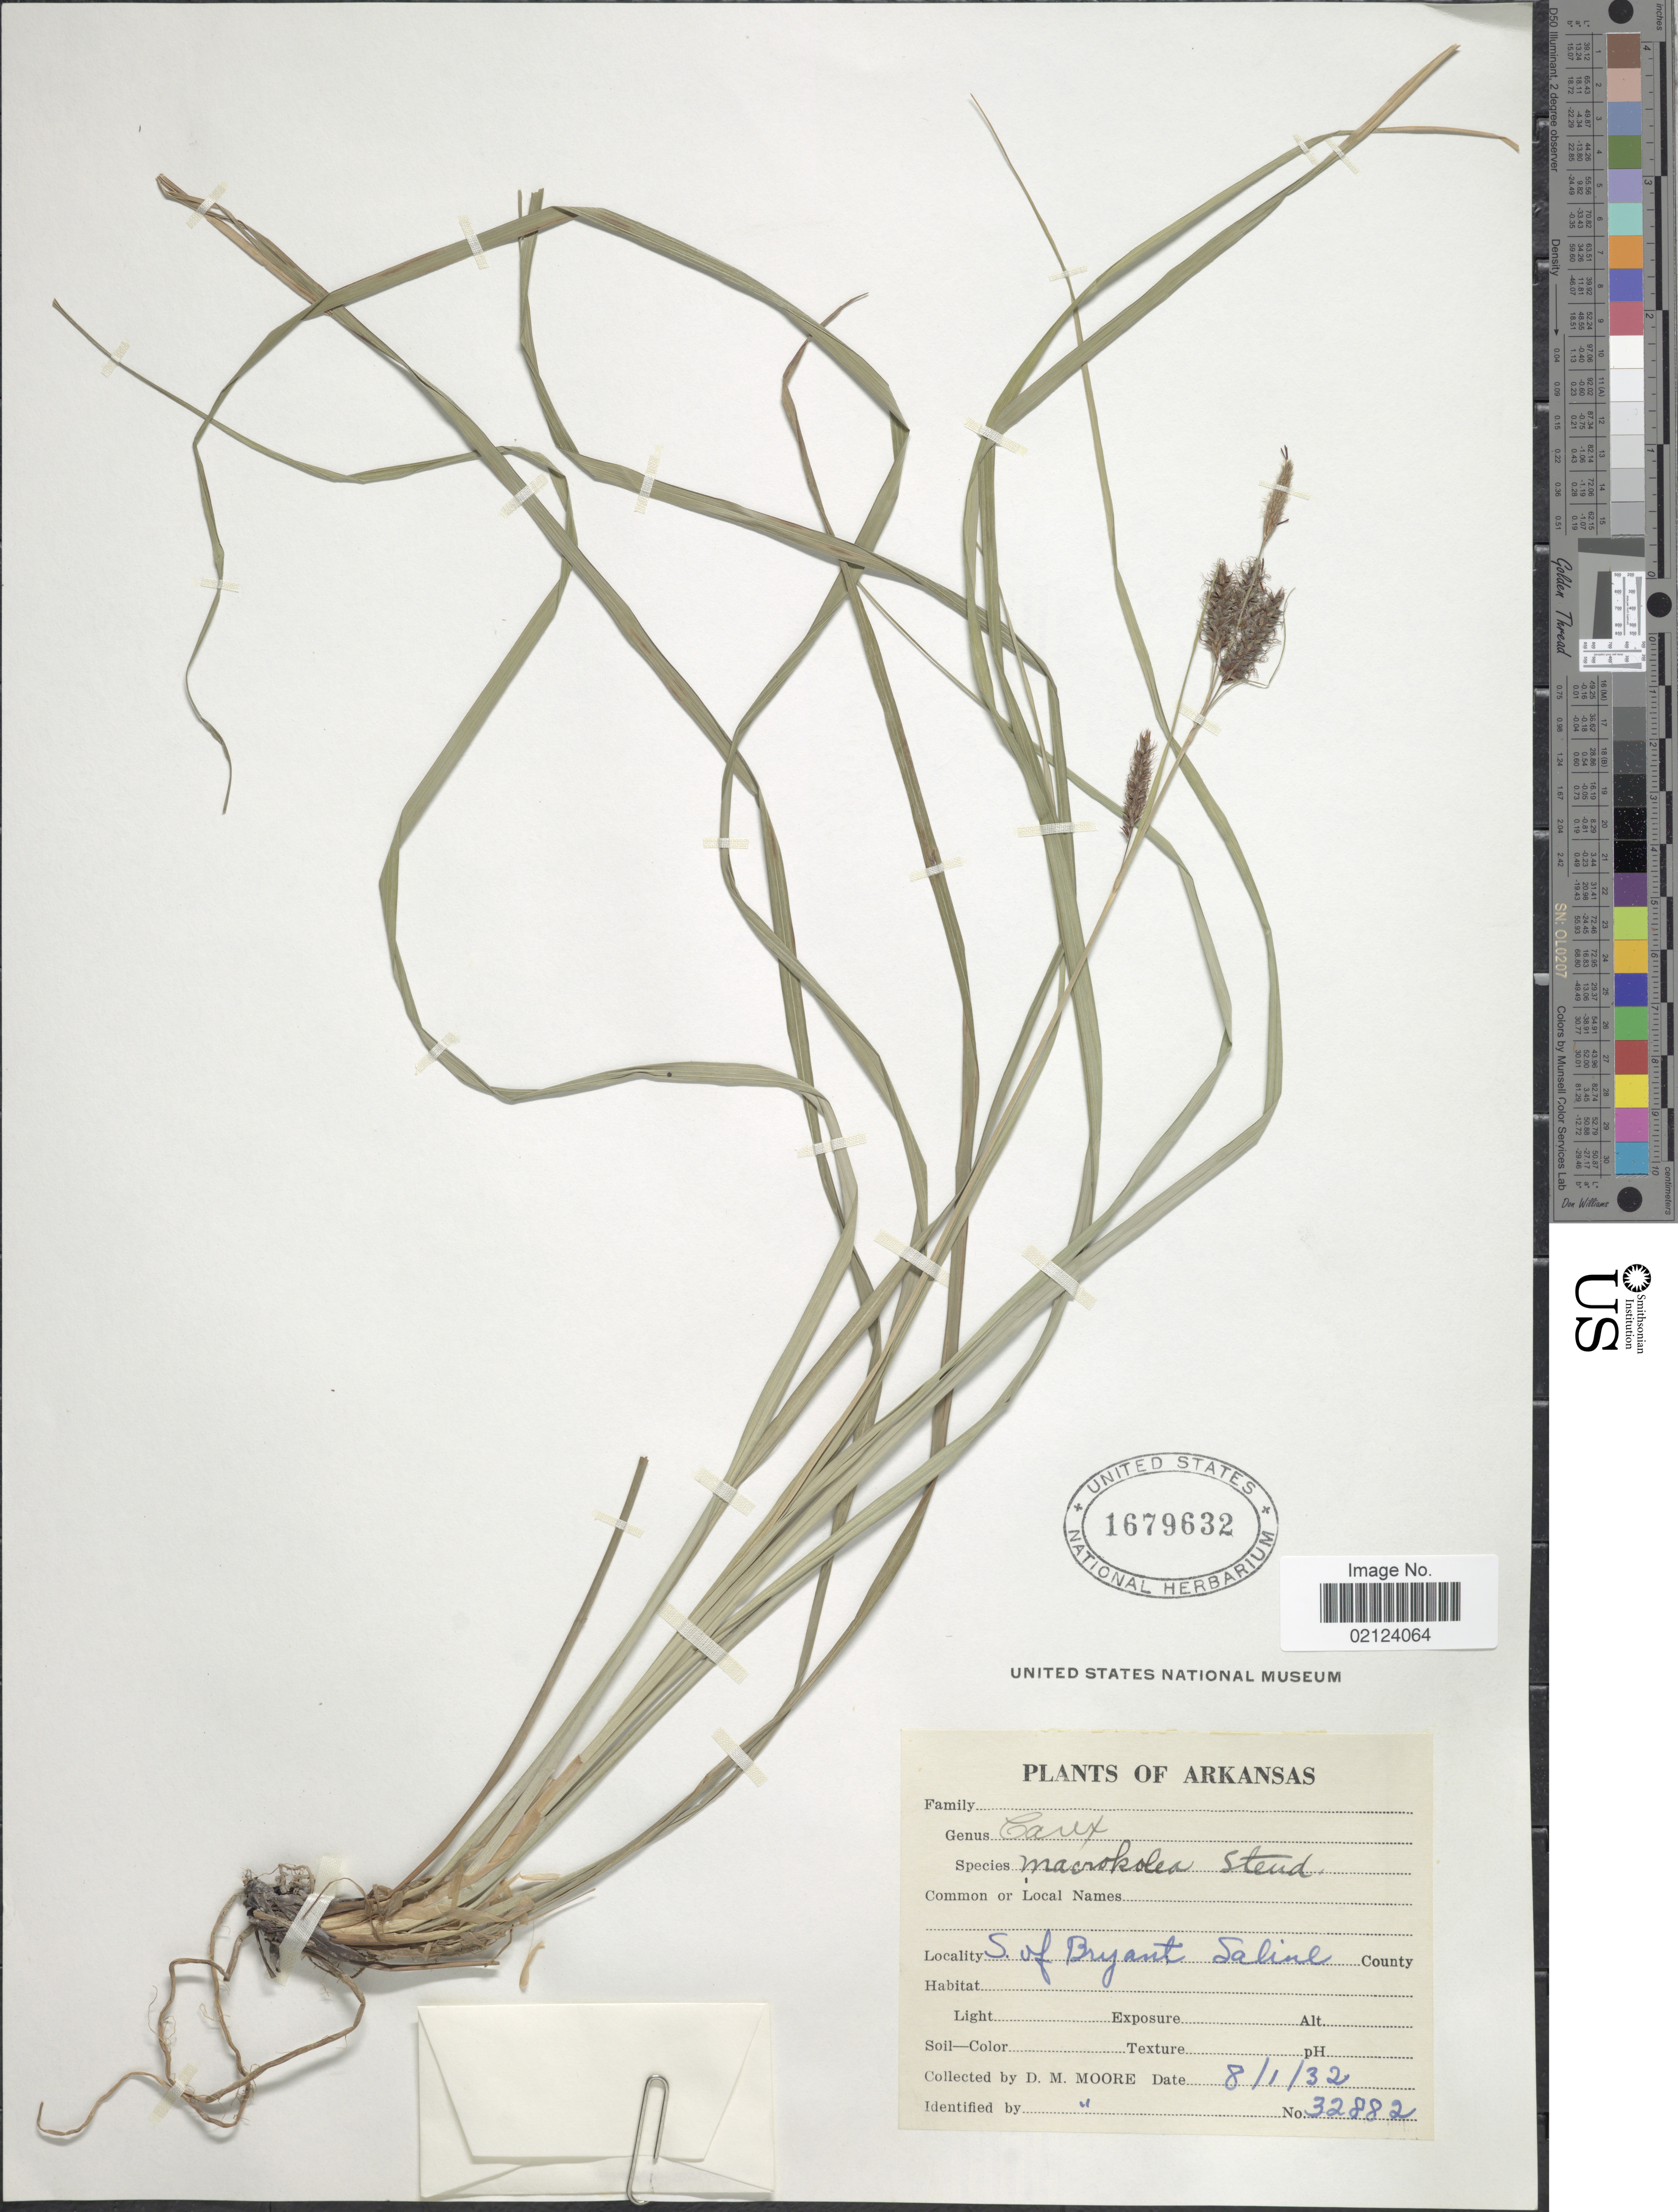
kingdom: Plantae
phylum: Tracheophyta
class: Liliopsida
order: Poales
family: Cyperaceae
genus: Carex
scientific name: Carex joorii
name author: L.H. Bailey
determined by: Strong, Mark T., (BOT), Smithsonian Institution - National Museum of Natural History (UNITED STATES)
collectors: D. Moore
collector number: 32882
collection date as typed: Transcribed d/m/y: 1/8/32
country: United States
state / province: Arkansas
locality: S. of Bryant Saline County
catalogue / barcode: US 1679632